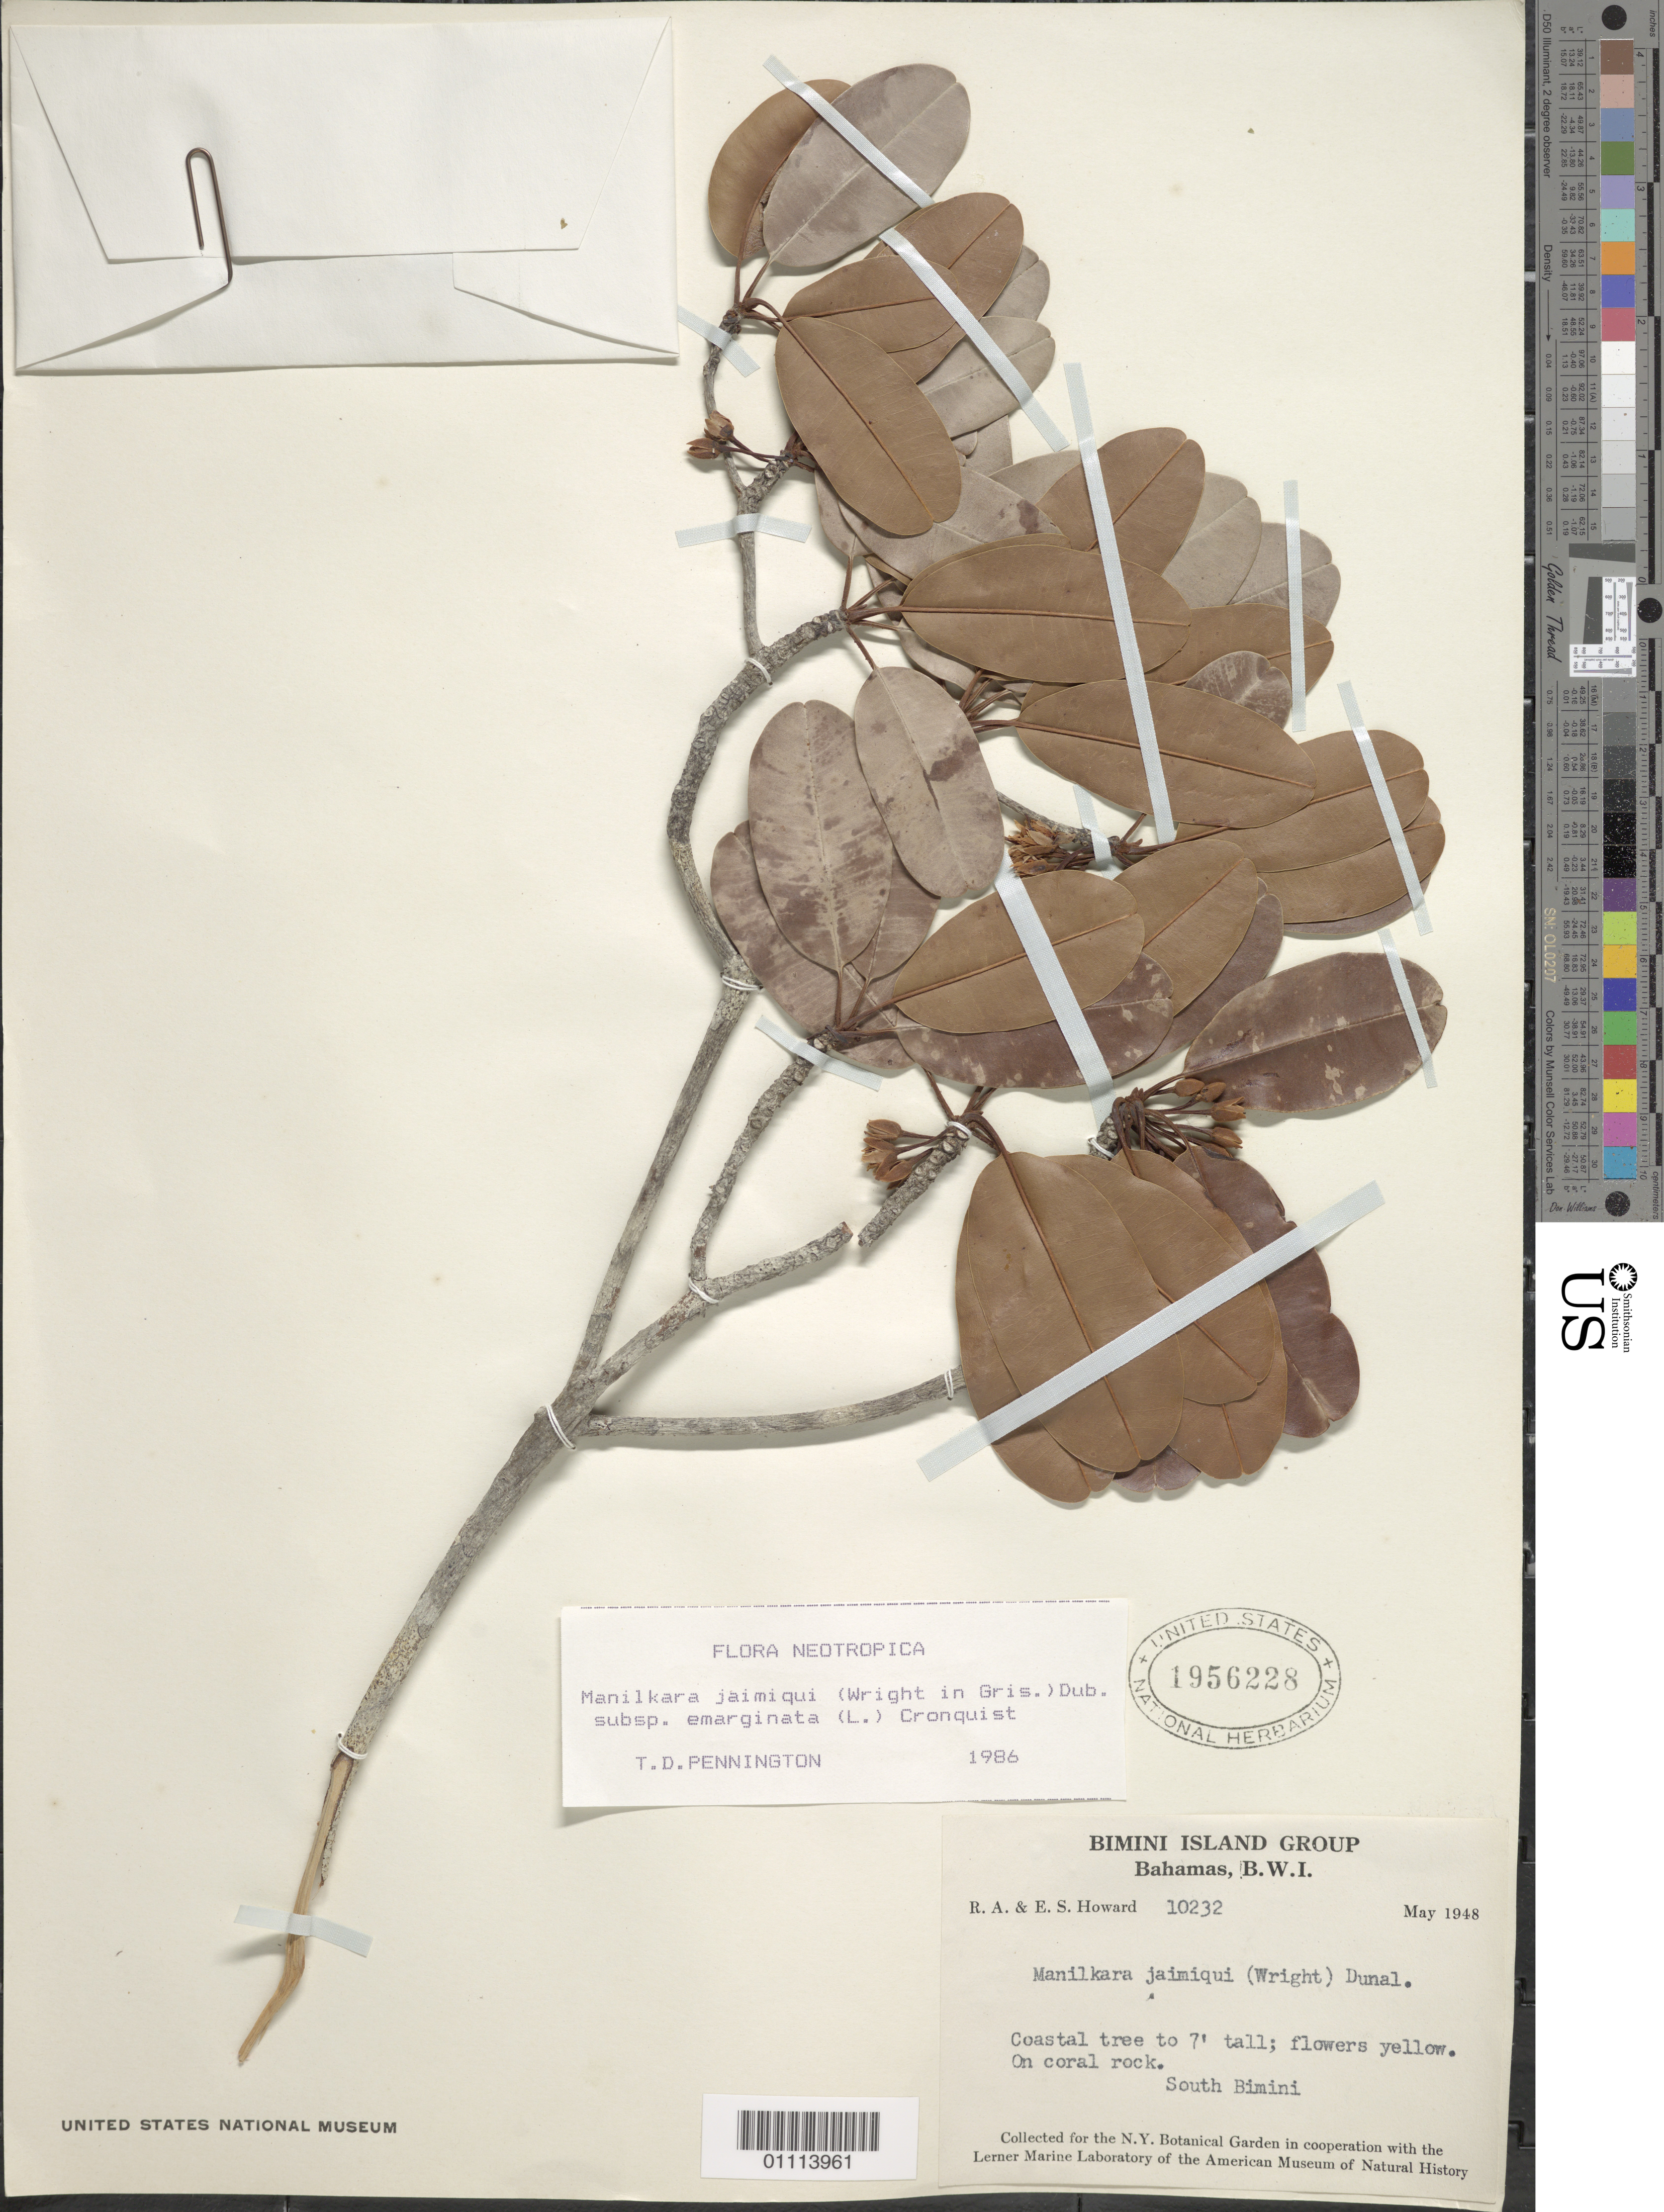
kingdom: Plantae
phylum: Tracheophyta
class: Magnoliopsida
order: Ericales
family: Sapotaceae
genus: Manilkara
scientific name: Manilkara jaimiqui subsp. emarginata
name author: (L.) Cronq.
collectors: E. S. Howard & R. A. Howard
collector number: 10232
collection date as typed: May 1948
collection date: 1948-05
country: Bahamas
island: Bimini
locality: South Bimini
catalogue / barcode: US 1956228